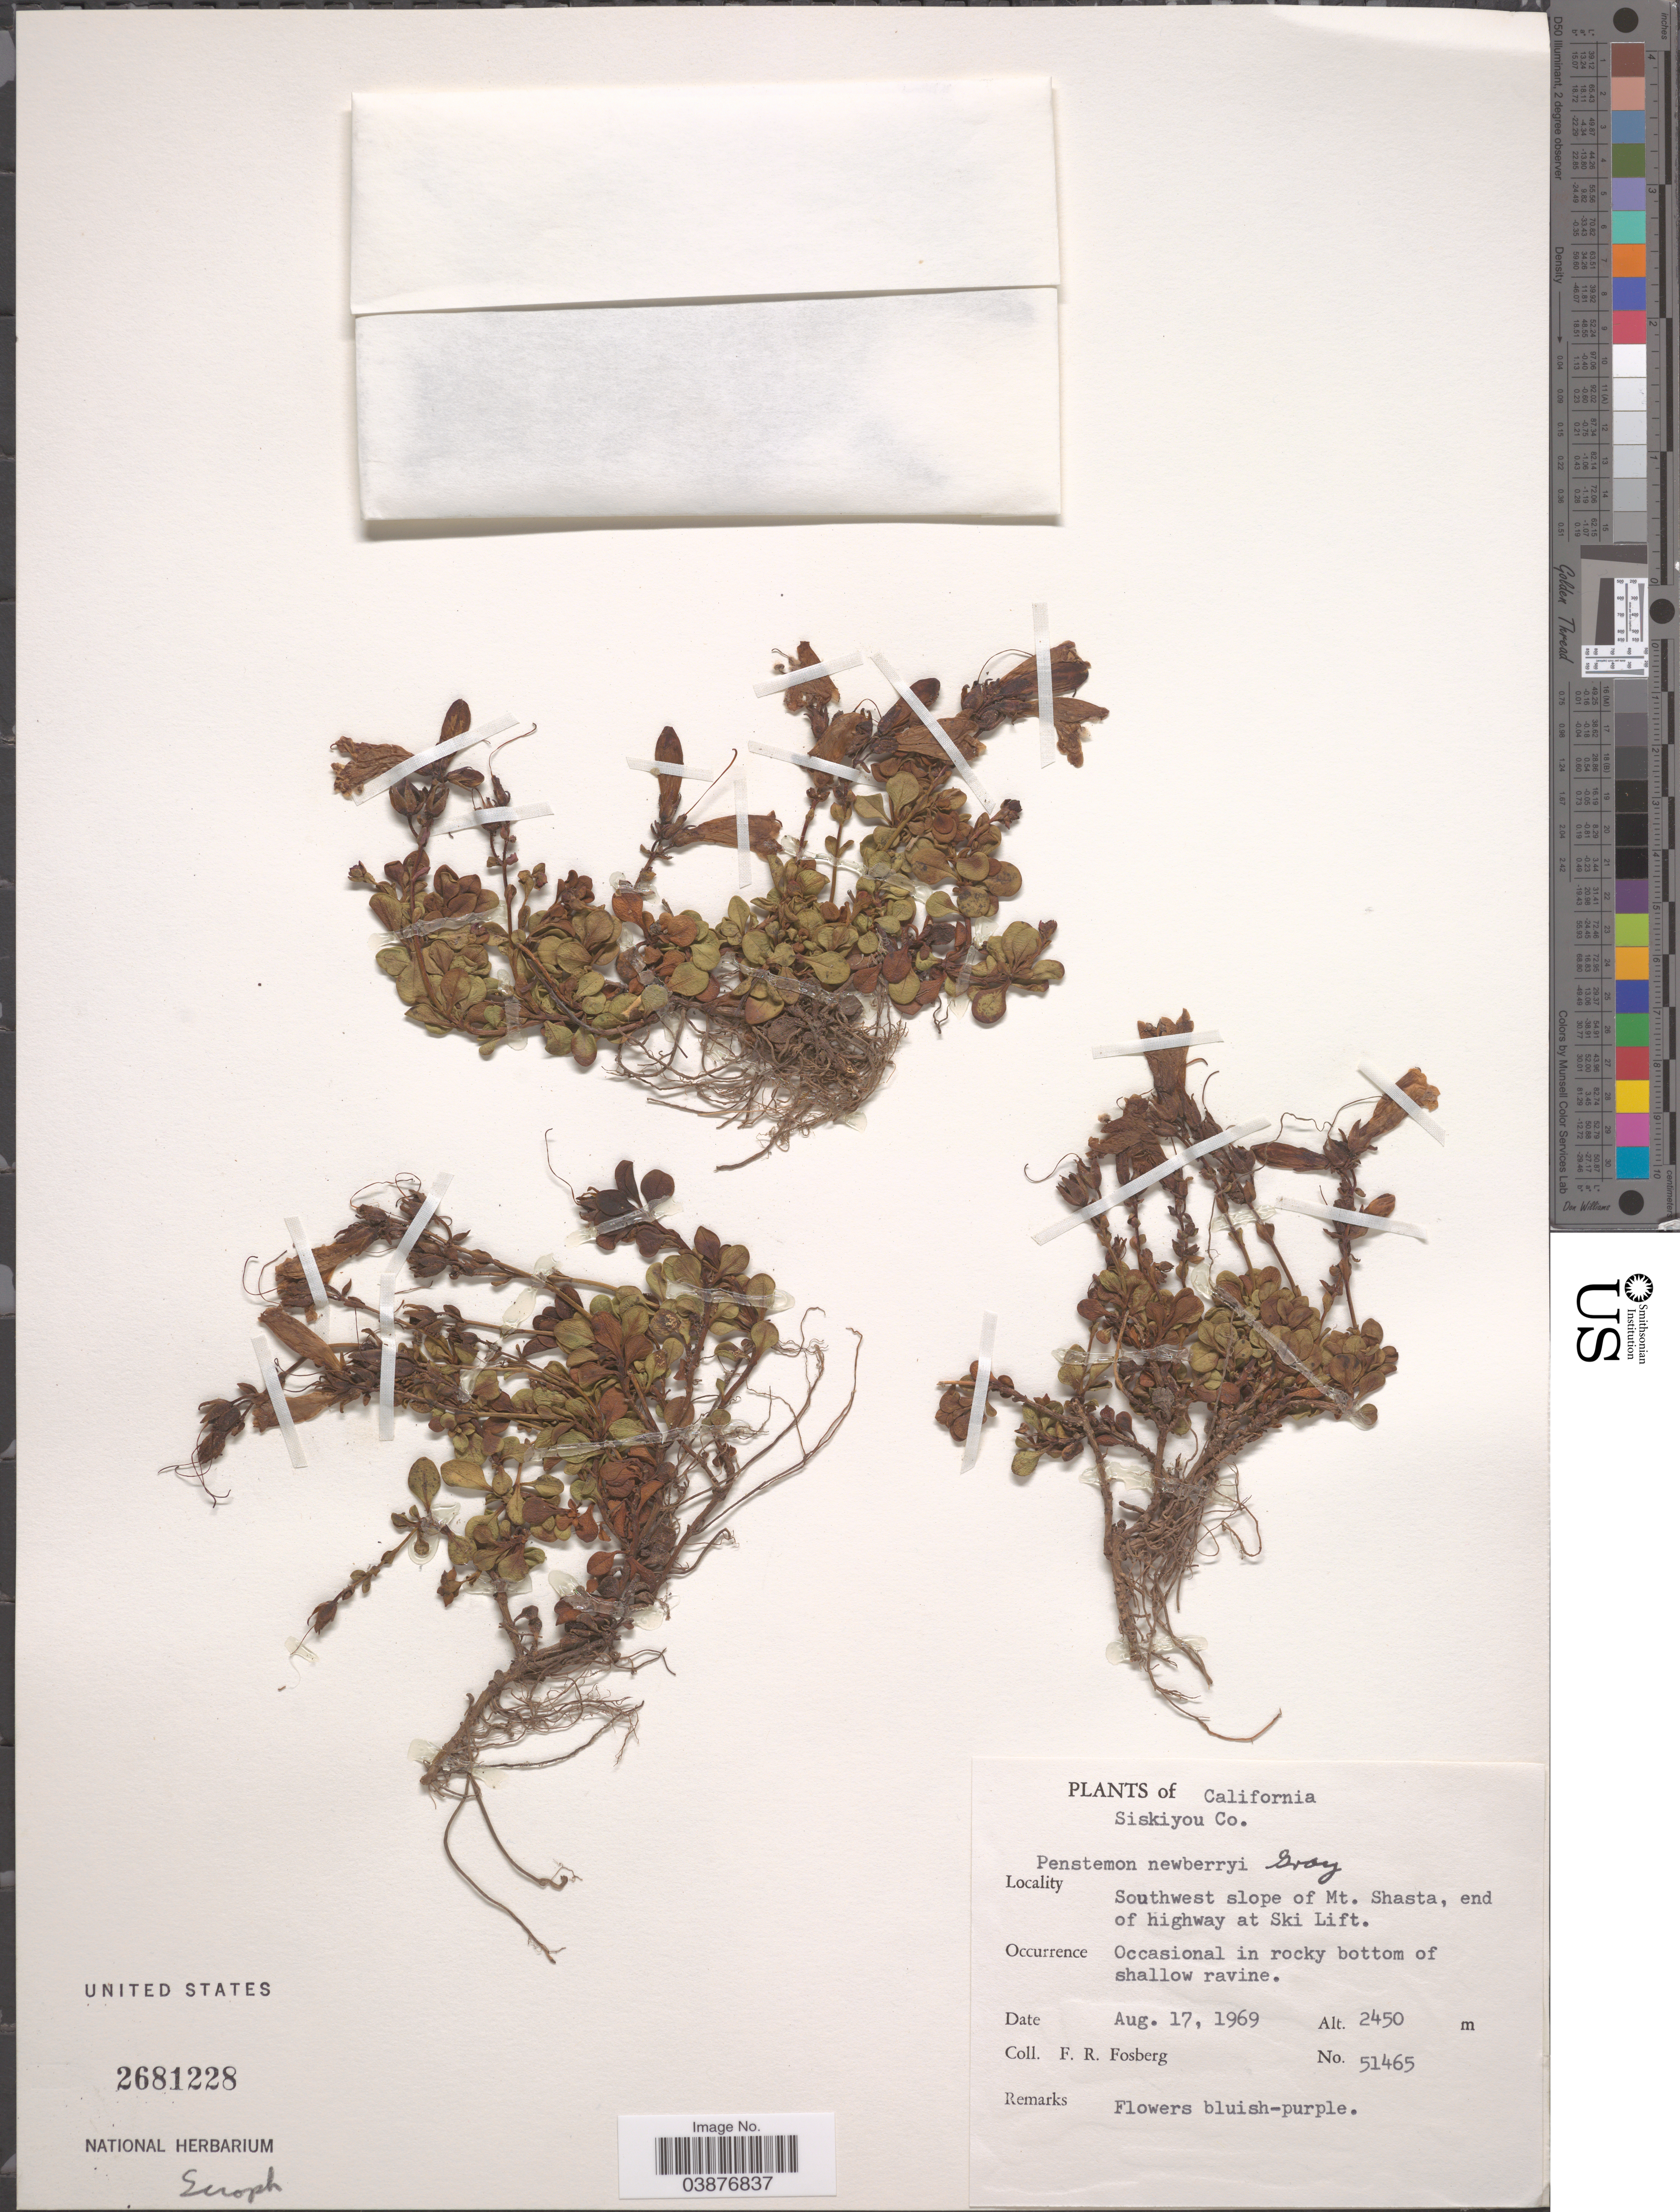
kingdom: Plantae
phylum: Tracheophyta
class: Magnoliopsida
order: Lamiales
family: Plantaginaceae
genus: Penstemon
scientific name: Penstemon newberryi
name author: A. Gray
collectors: F. R. Fosberg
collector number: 51465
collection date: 1969-08-17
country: United States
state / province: California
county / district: Siskiyou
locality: Siskiyou Co. Southwest slope of Mt. Shasta, end of highway at Ski Lift.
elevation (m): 2450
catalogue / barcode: US 2681228